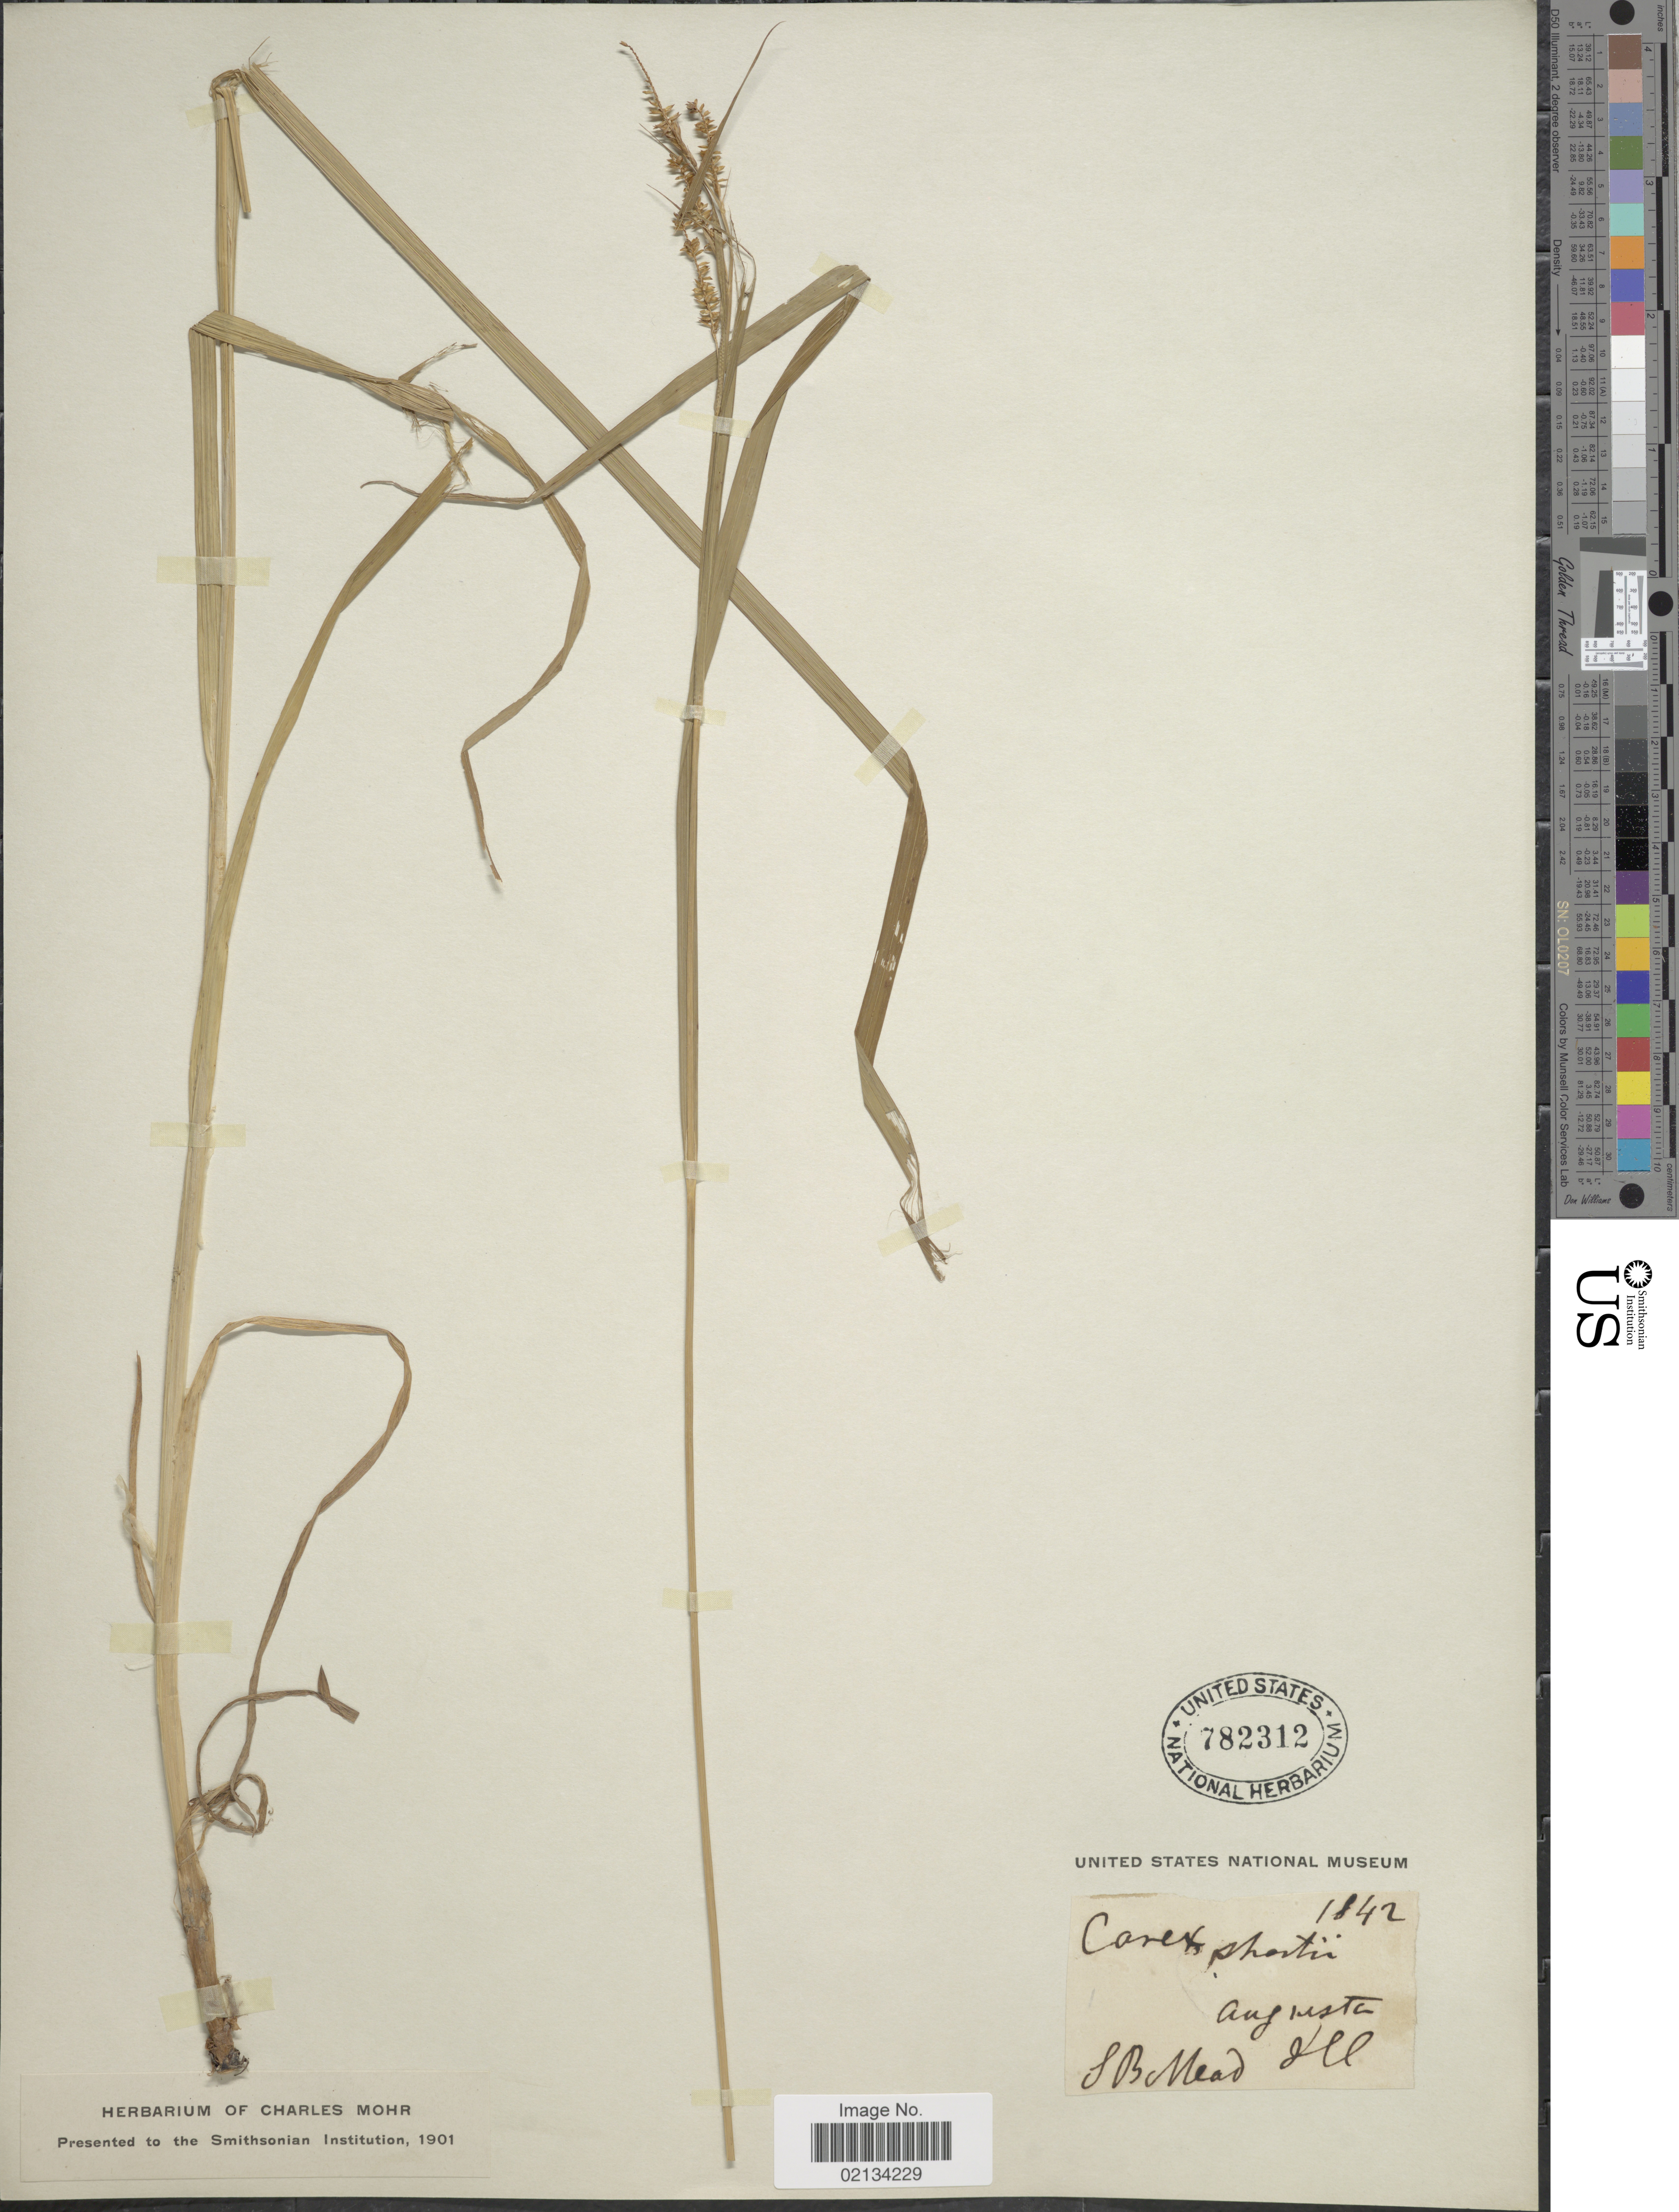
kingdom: Plantae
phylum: Tracheophyta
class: Liliopsida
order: Poales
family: Cyperaceae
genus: Carex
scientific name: Carex shortiana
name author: Dewey & Torr.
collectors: S. Mead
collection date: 1842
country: United States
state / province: Illinois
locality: Augusta.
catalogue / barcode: US 782312